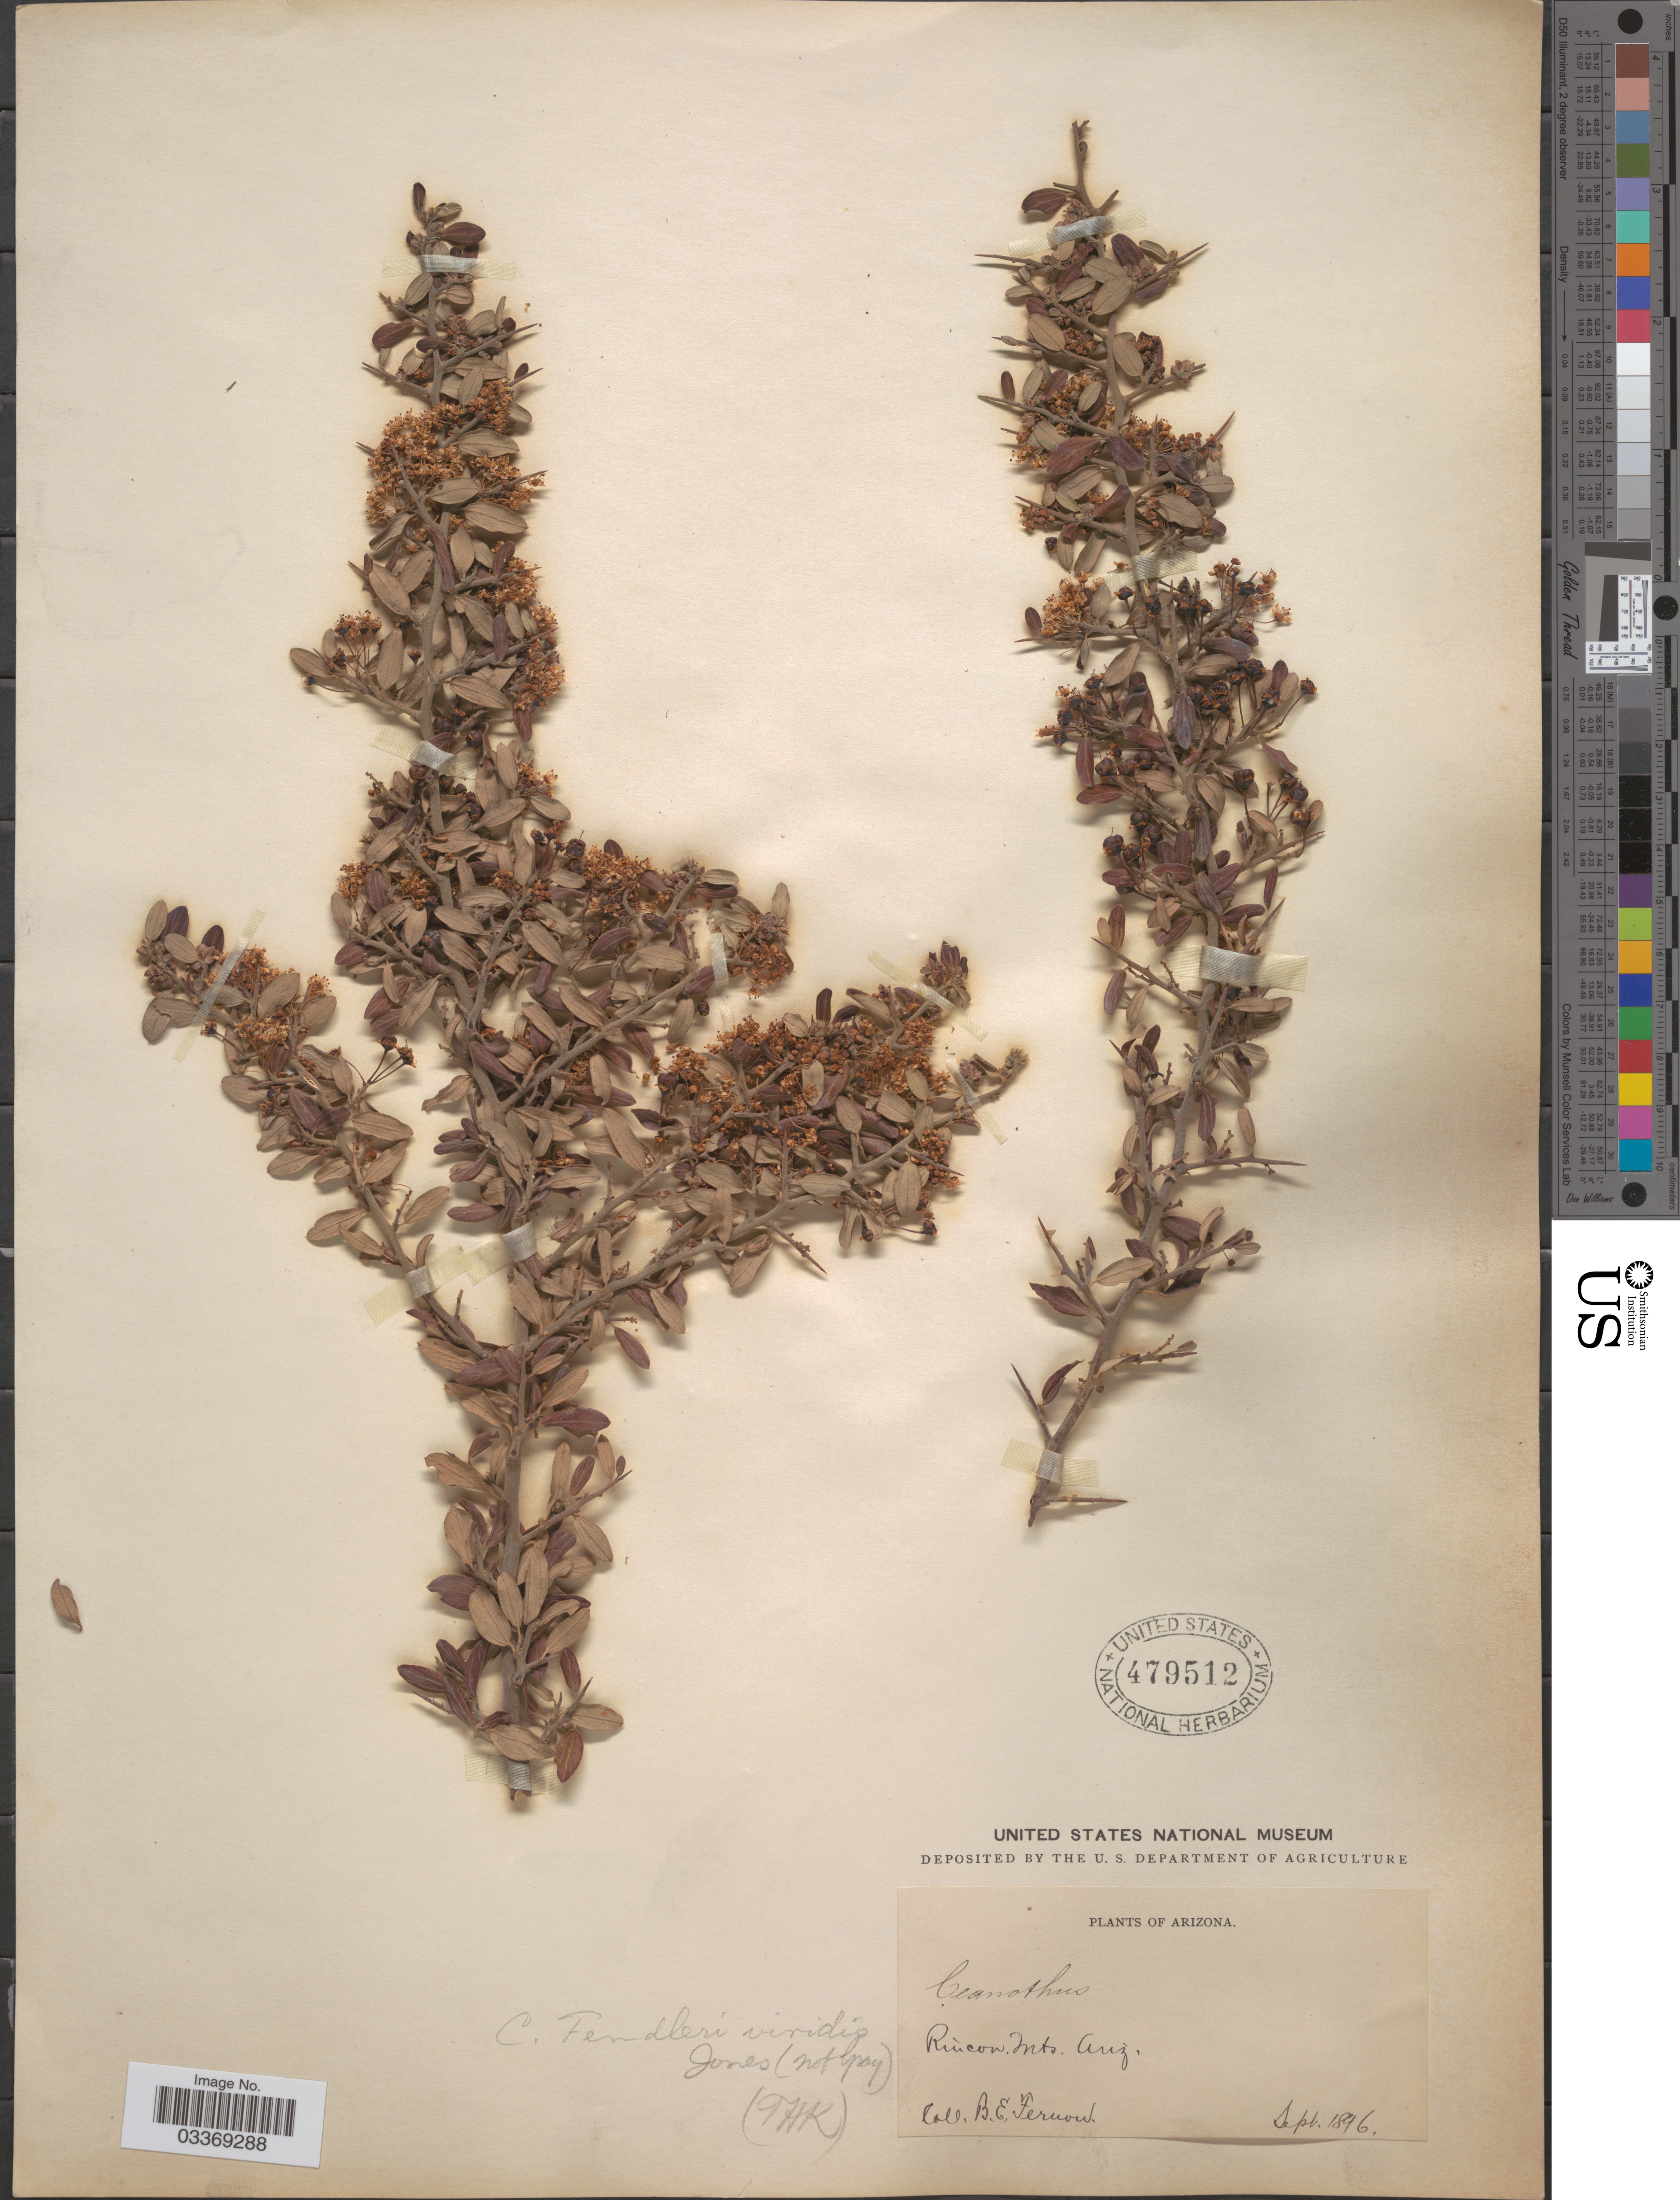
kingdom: Plantae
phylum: Tracheophyta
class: Magnoliopsida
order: Rosales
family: Rhamnaceae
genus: Ceanothus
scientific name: Ceanothus fendleri var. viridis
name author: A. Gray ex Trel.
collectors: B. Fernow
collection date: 1896-09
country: United States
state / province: Arizona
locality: Rincon Mts.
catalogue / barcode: US 479512